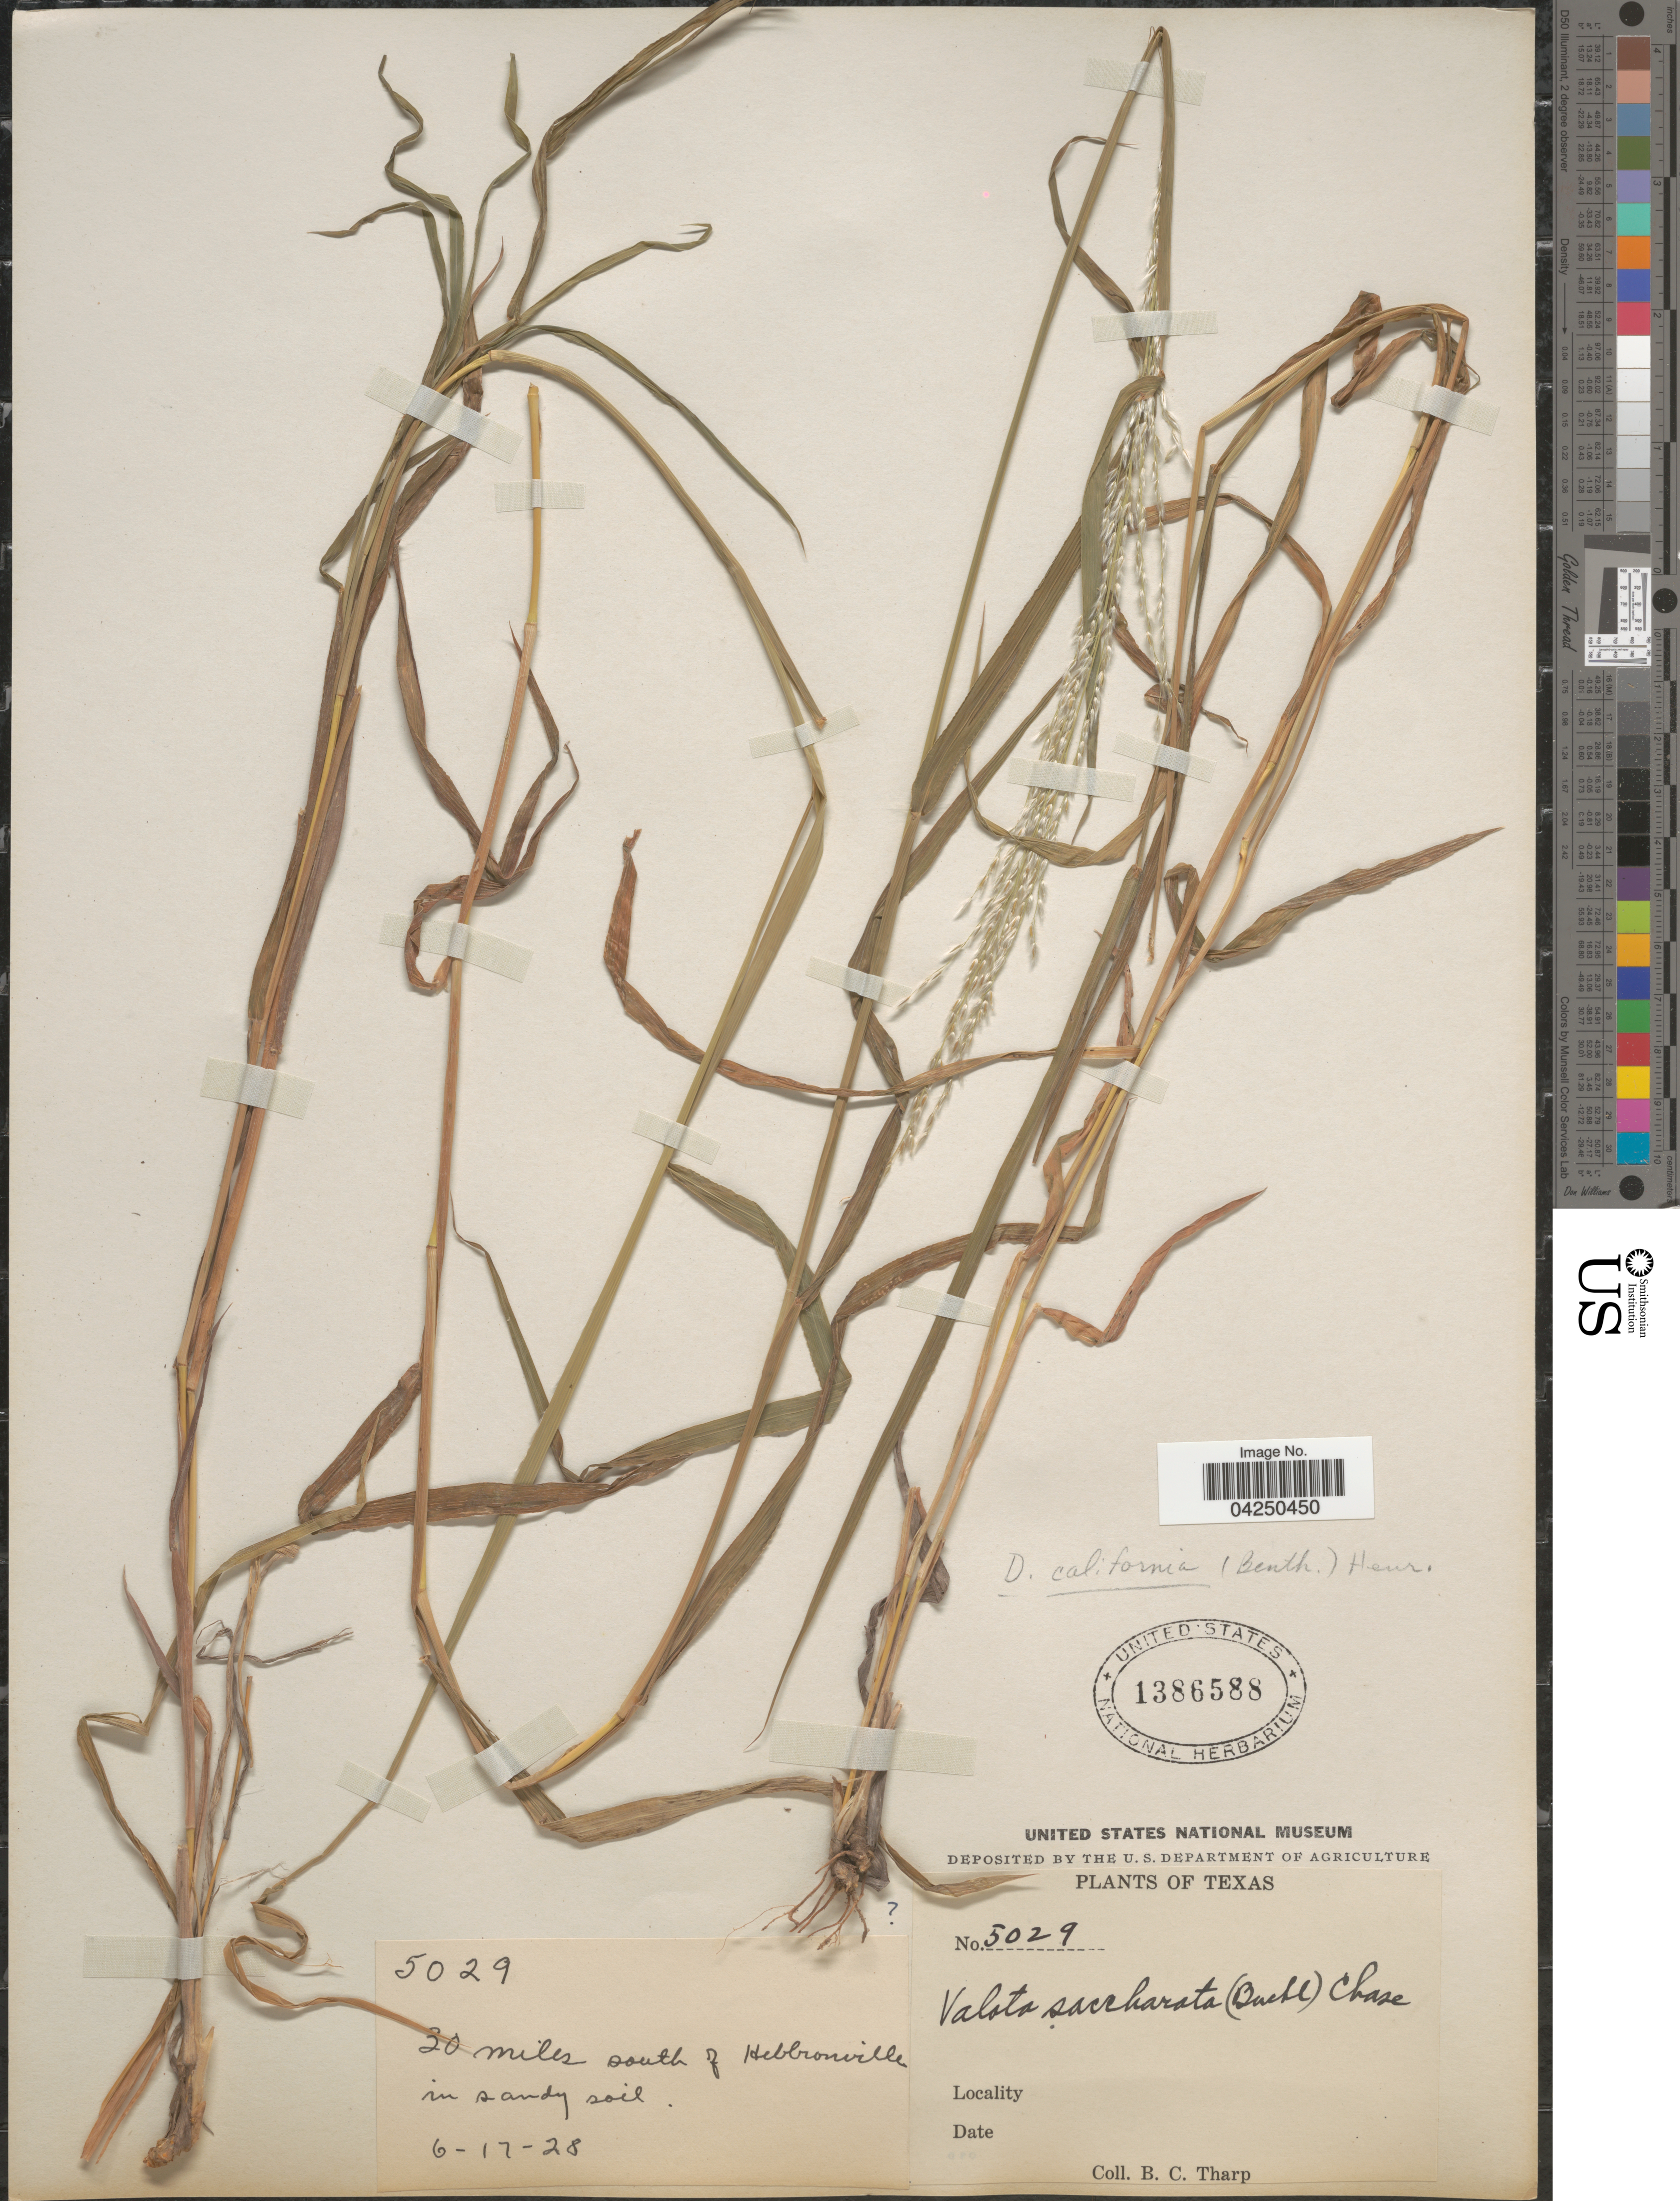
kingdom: Plantae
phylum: Tracheophyta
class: Liliopsida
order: Poales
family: Poaceae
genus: Digitaria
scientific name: Digitaria sp.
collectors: B. C. Tharp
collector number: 5029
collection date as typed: Transcribed d/m/y: 17/6/28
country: United States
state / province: Texas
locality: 30 miles south of Hebbronville in sandy soil.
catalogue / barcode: US 1386588